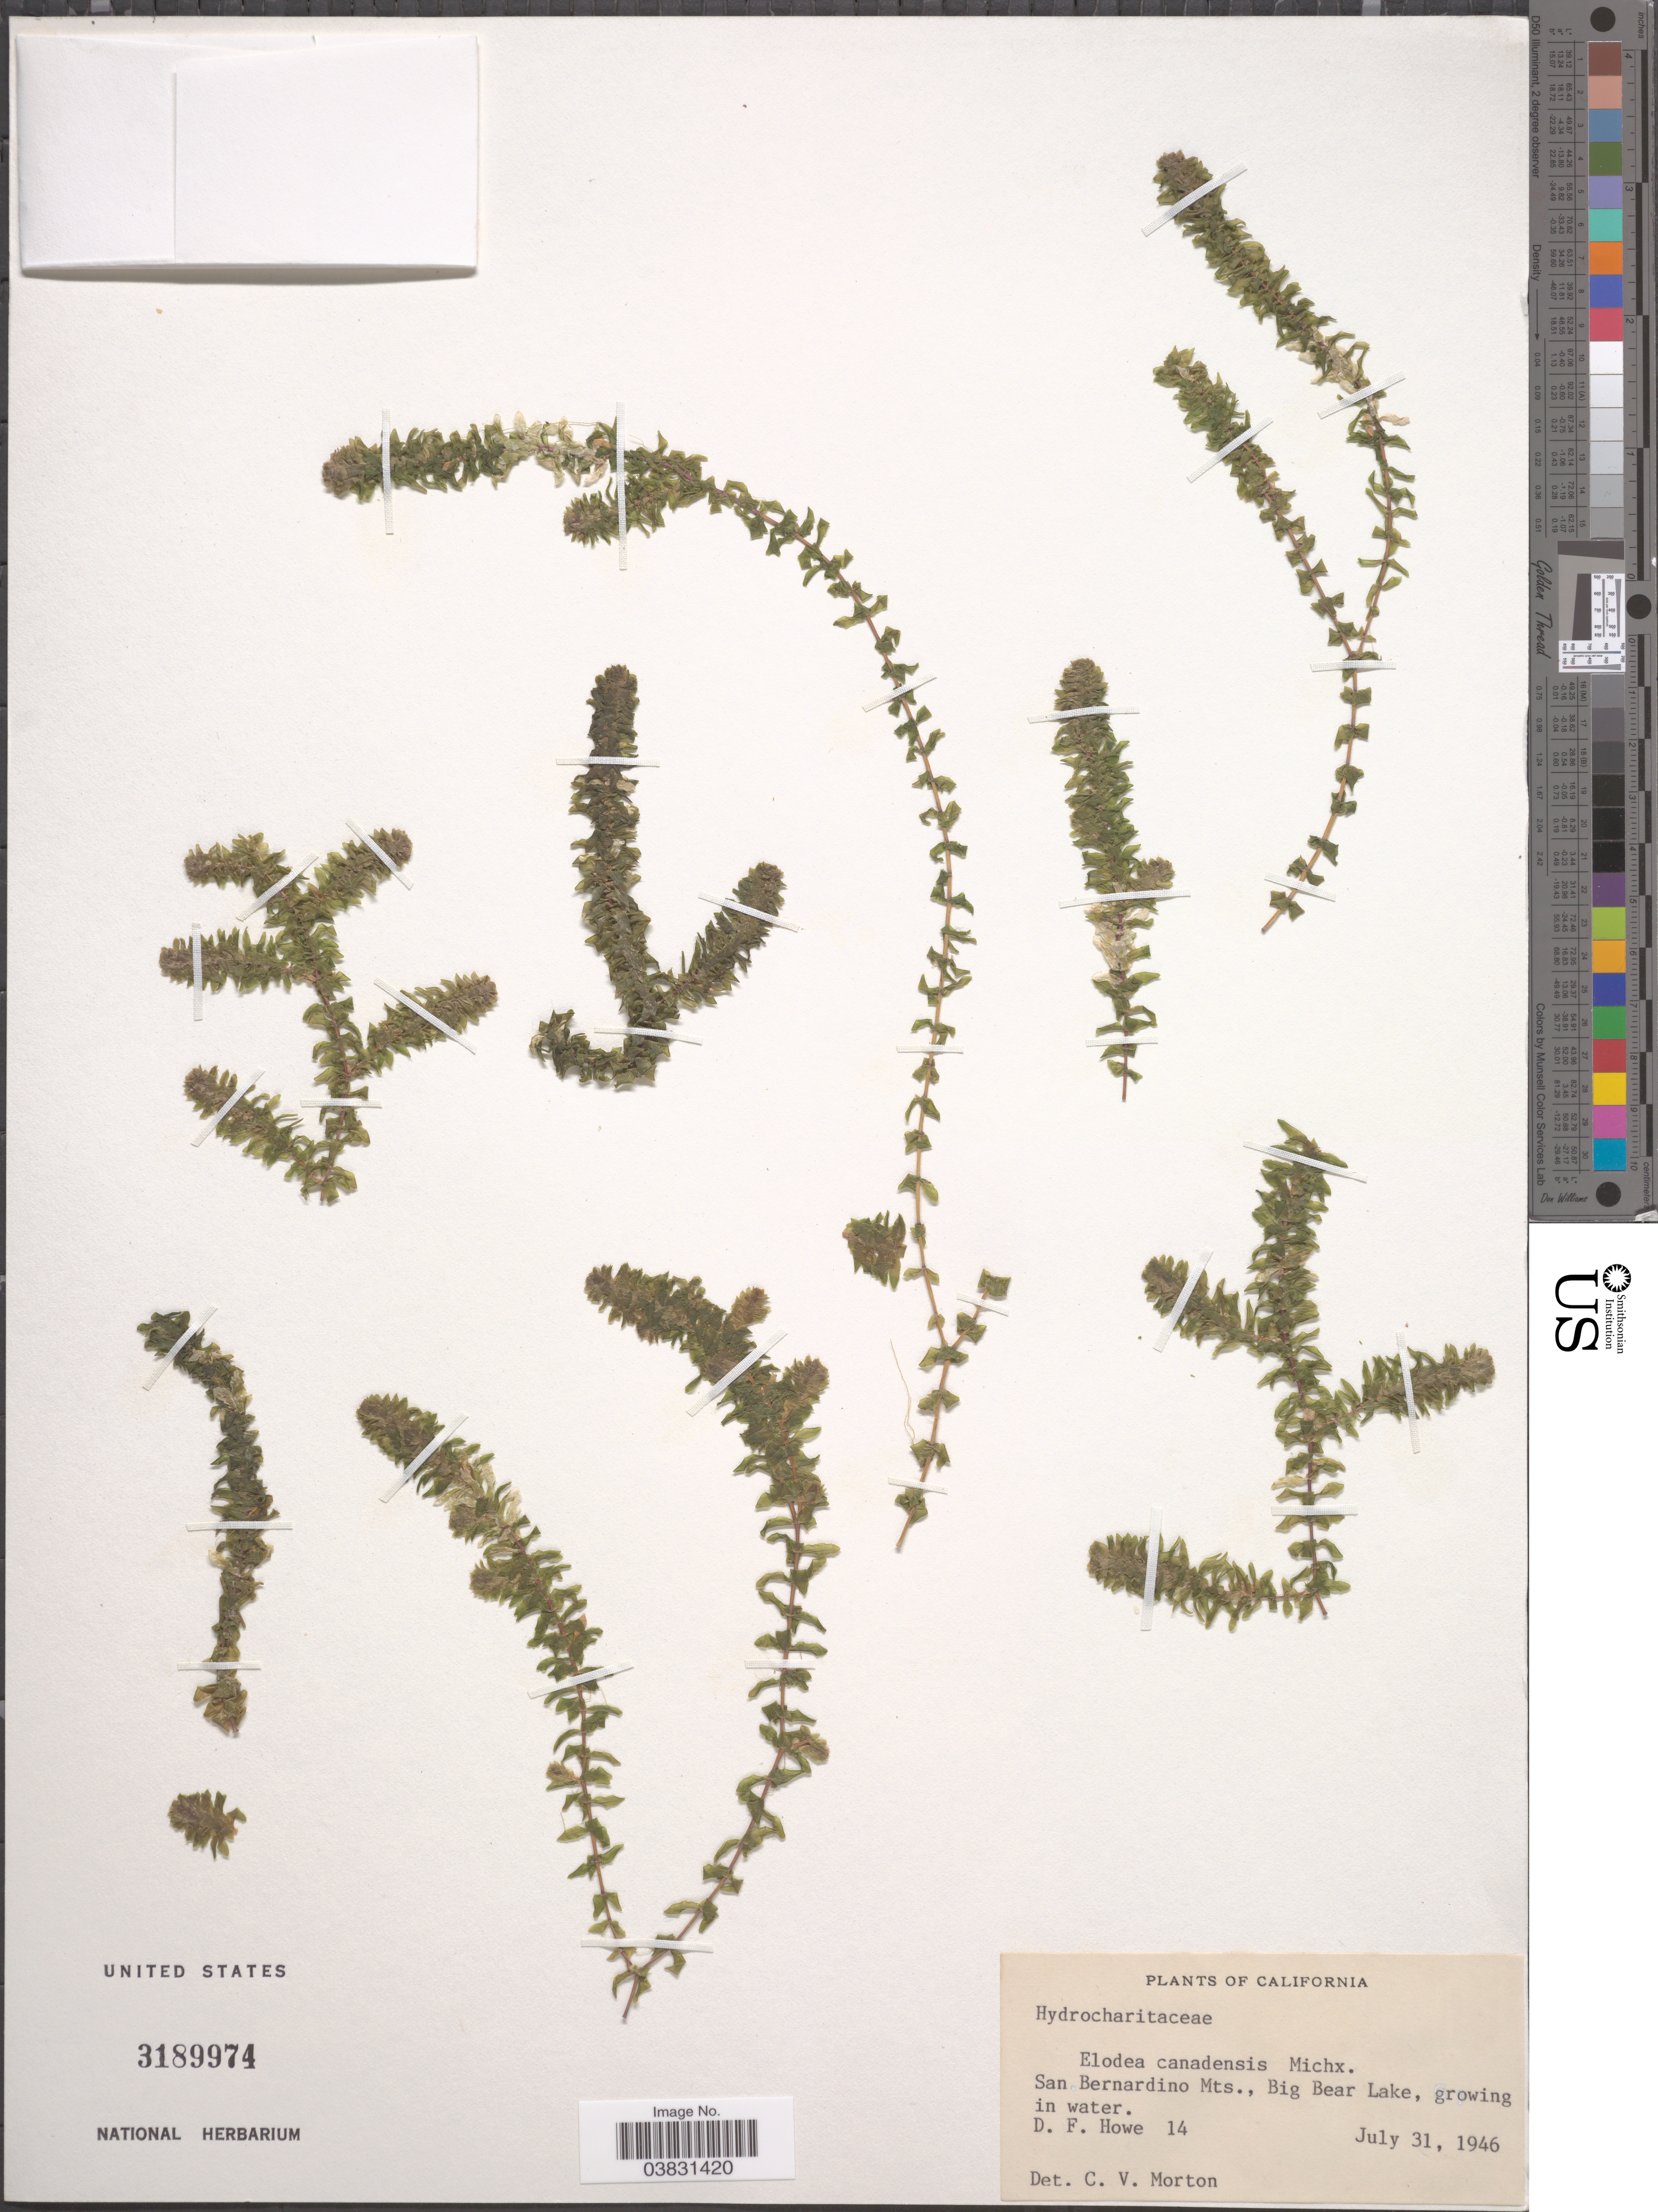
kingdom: Plantae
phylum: Tracheophyta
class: Liliopsida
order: Alismatales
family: Hydrocharitaceae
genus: Elodea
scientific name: Elodea canadensis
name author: Michx.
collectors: D. Howe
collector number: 14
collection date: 1946-07-31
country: United States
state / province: California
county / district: San Bernardino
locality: San Bernardino Mts., Big Bear Lake.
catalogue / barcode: US 3189974